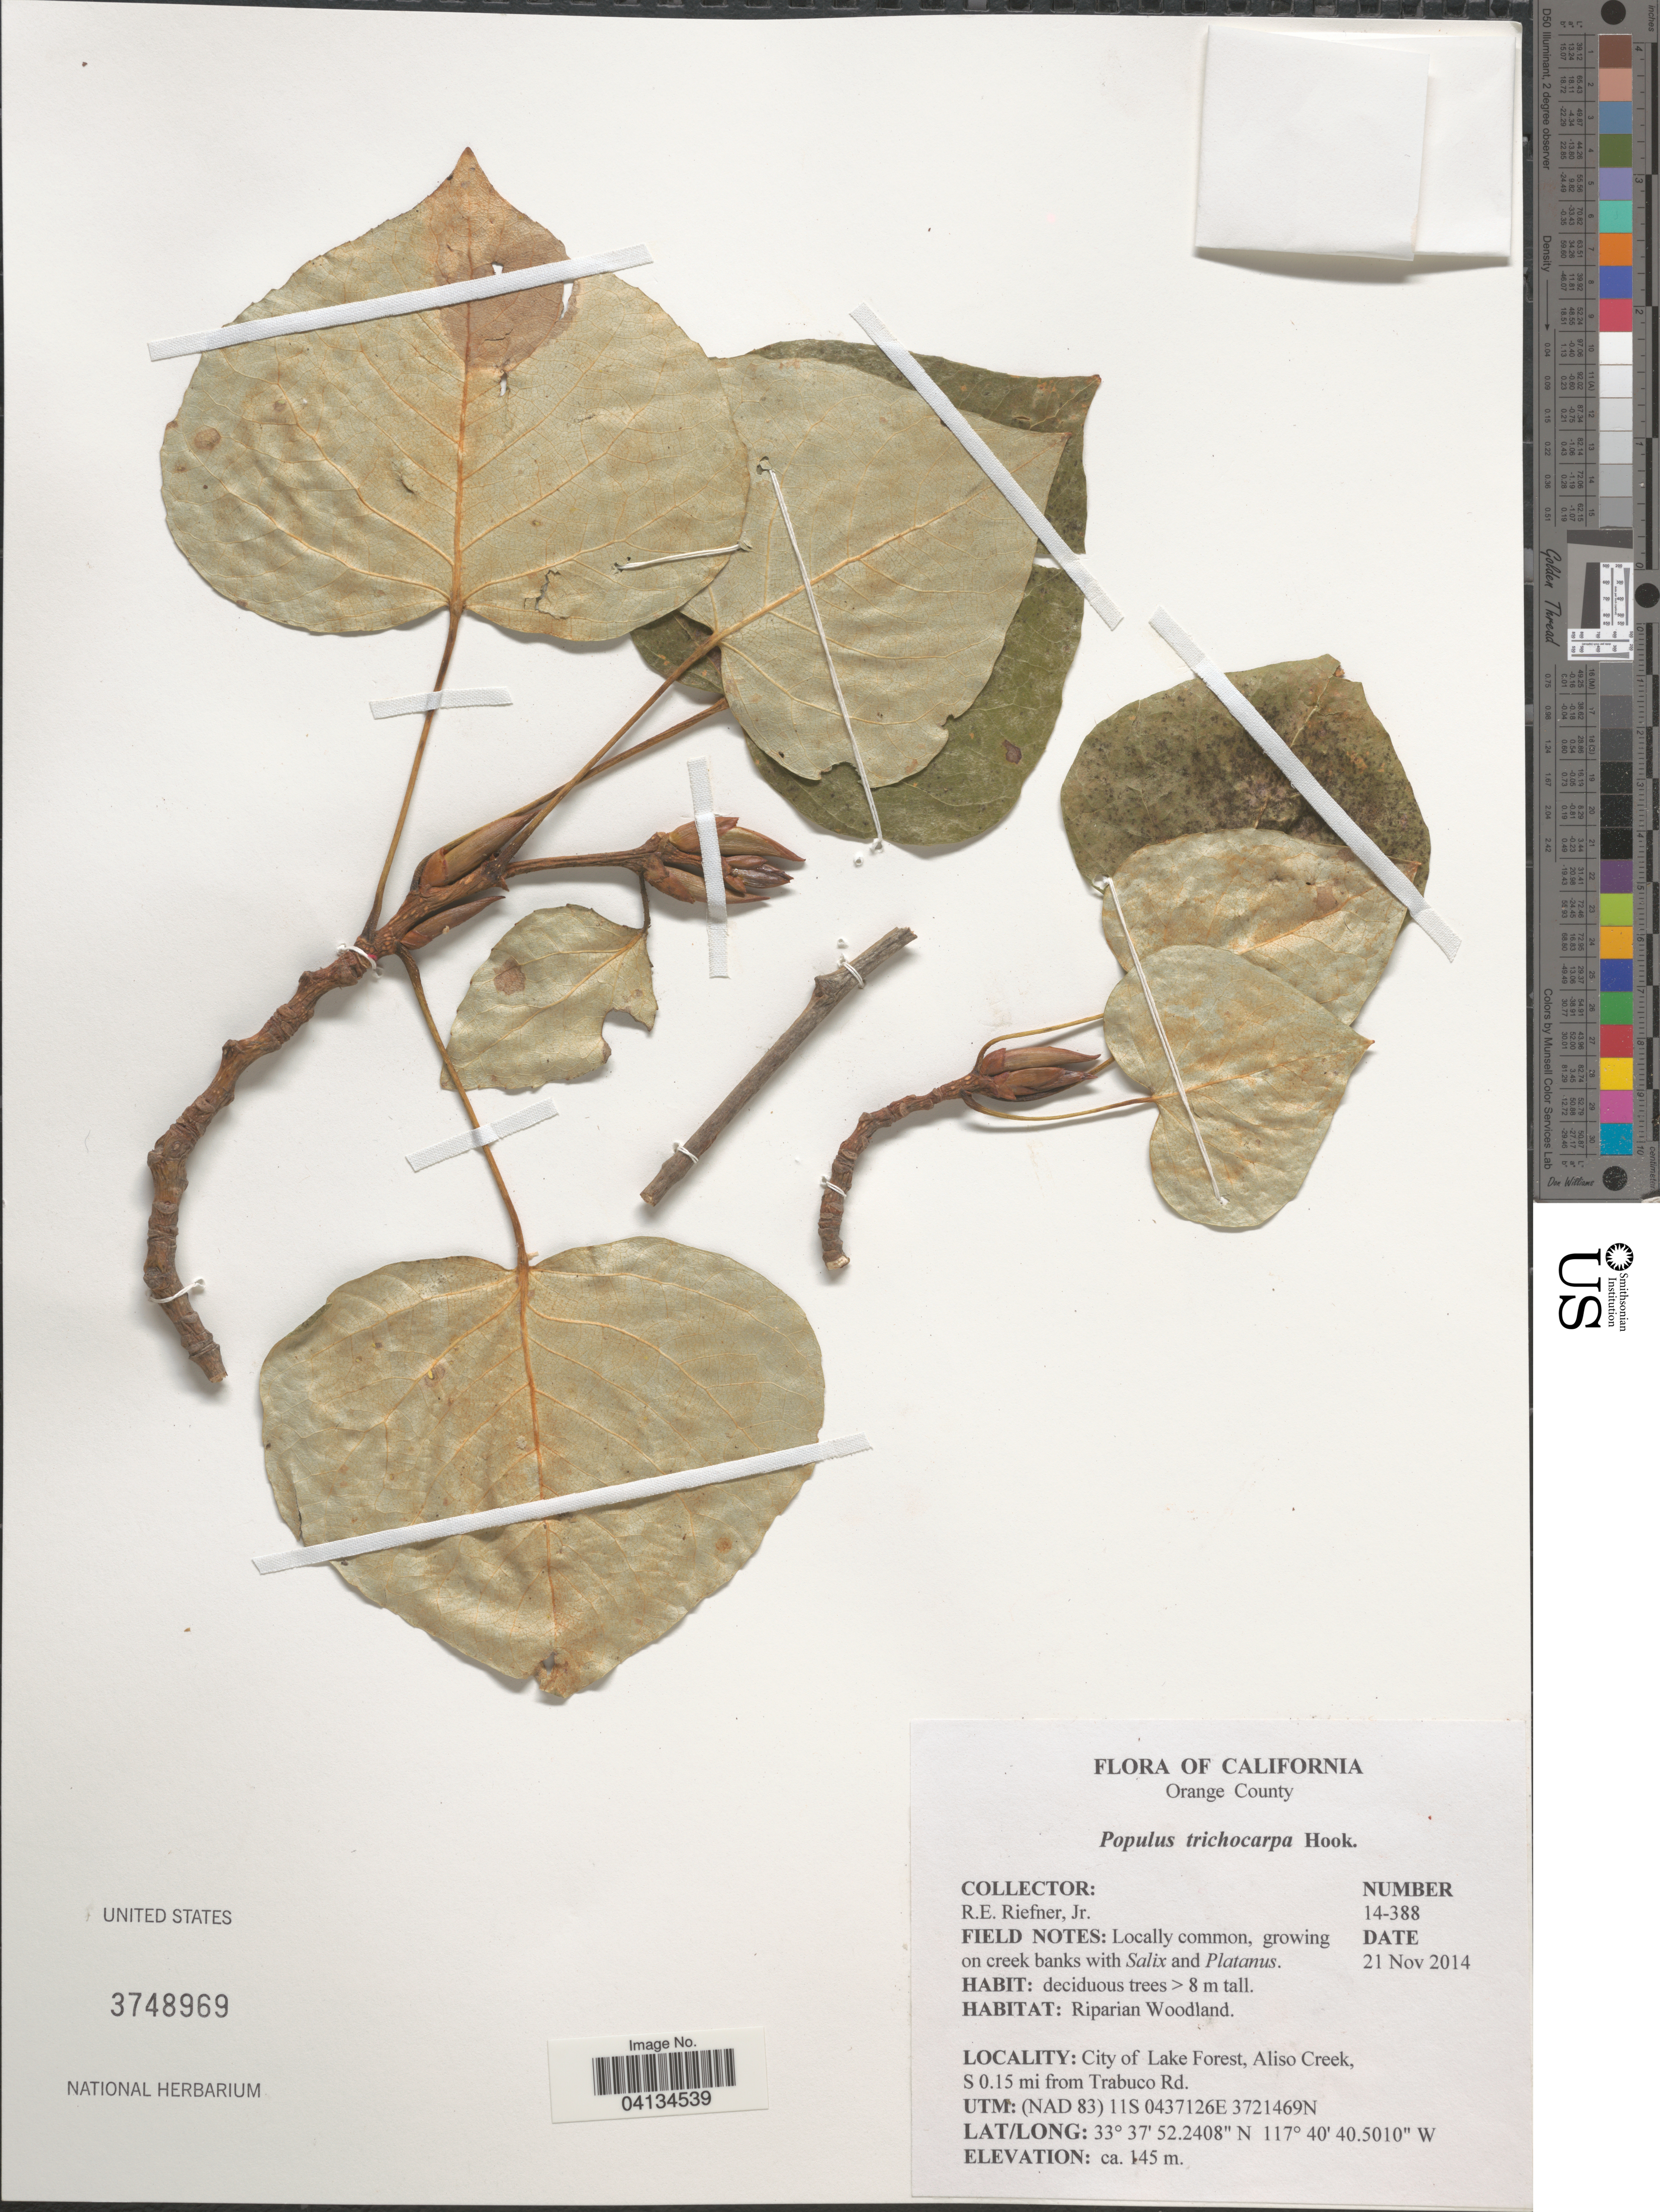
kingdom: Plantae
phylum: Tracheophyta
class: Magnoliopsida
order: Malpighiales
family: Salicaceae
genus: Populus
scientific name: Populus trichocarpa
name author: Torr. & A. Gray ex W. Hook.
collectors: R. Riefner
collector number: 14-388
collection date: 2014-11-21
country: United States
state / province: California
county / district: Orange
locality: Orange County. Riparian Woodland. City of Lake Forest, Aliso Creek, S 0.15 mi from Trabuco Rd. UTM: (NAD 83) 11S 0437126E 3721469N.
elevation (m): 145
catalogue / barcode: US 3748969